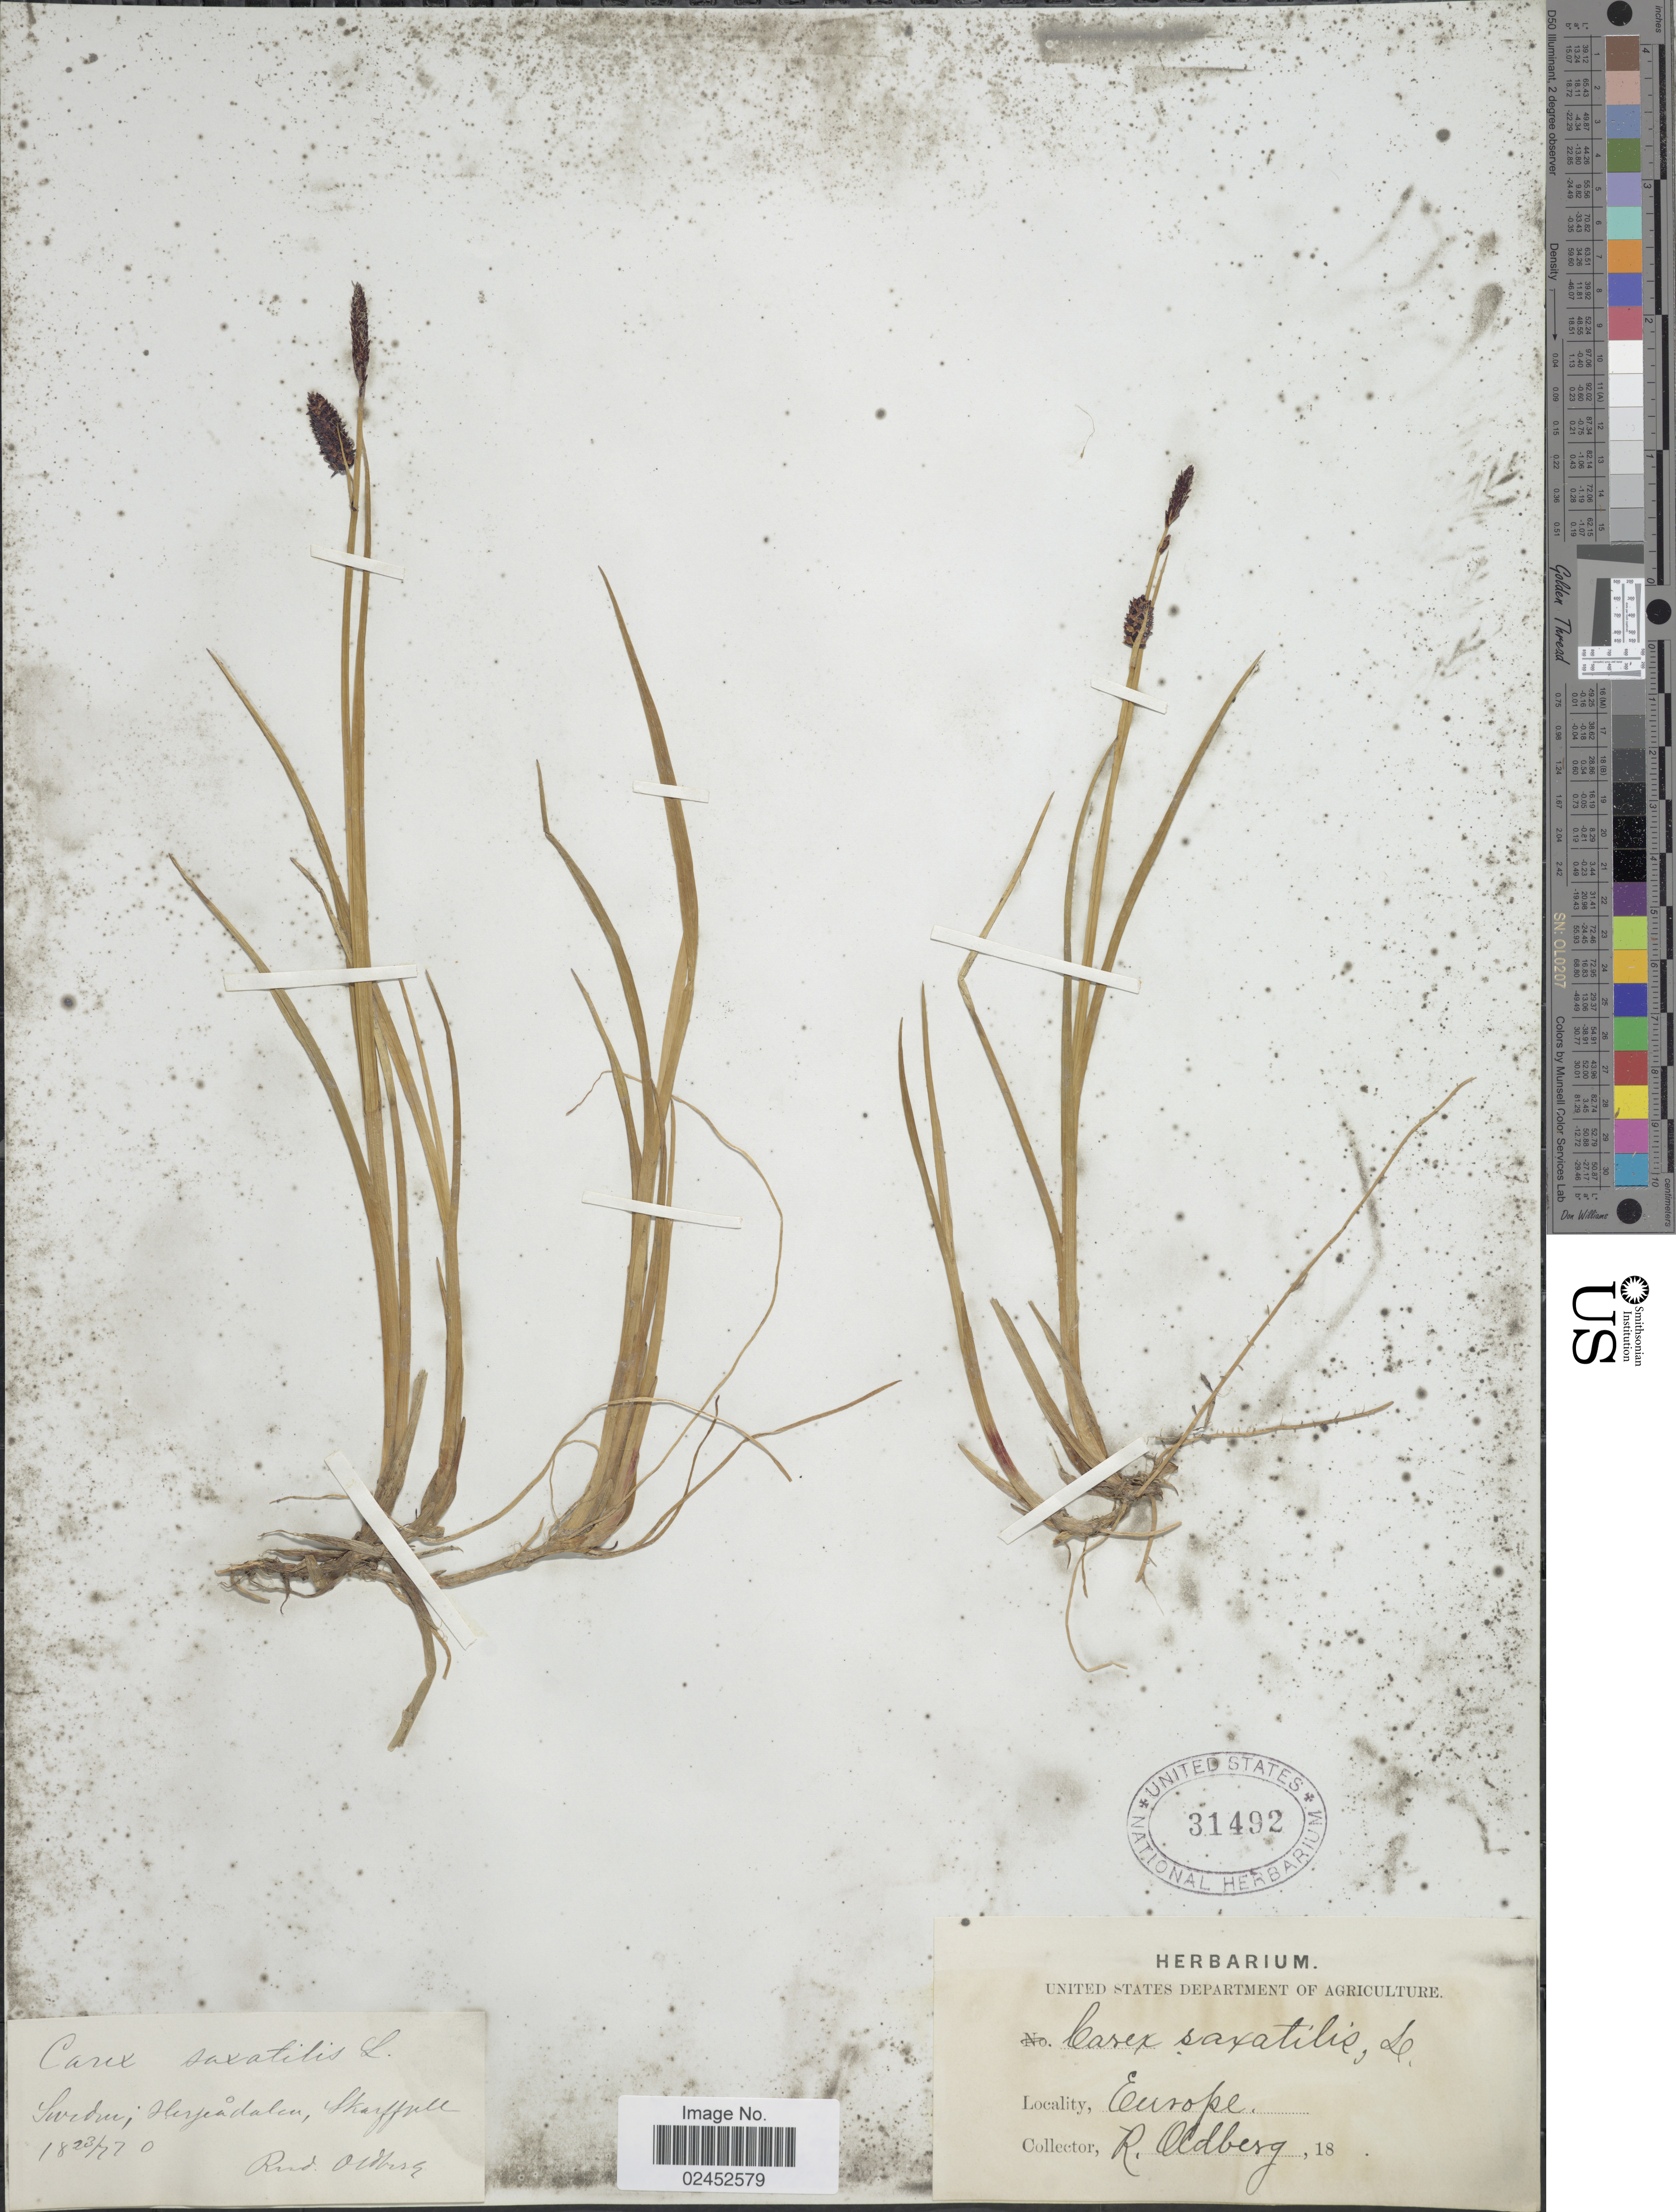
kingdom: Plantae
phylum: Tracheophyta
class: Liliopsida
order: Poales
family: Cyperaceae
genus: Carex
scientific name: Carex saxatilis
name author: L.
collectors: R. Oldberg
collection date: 1870-07-23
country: Sweden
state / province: Jamtland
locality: Härjedalen, Skarfjell.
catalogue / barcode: US 31492